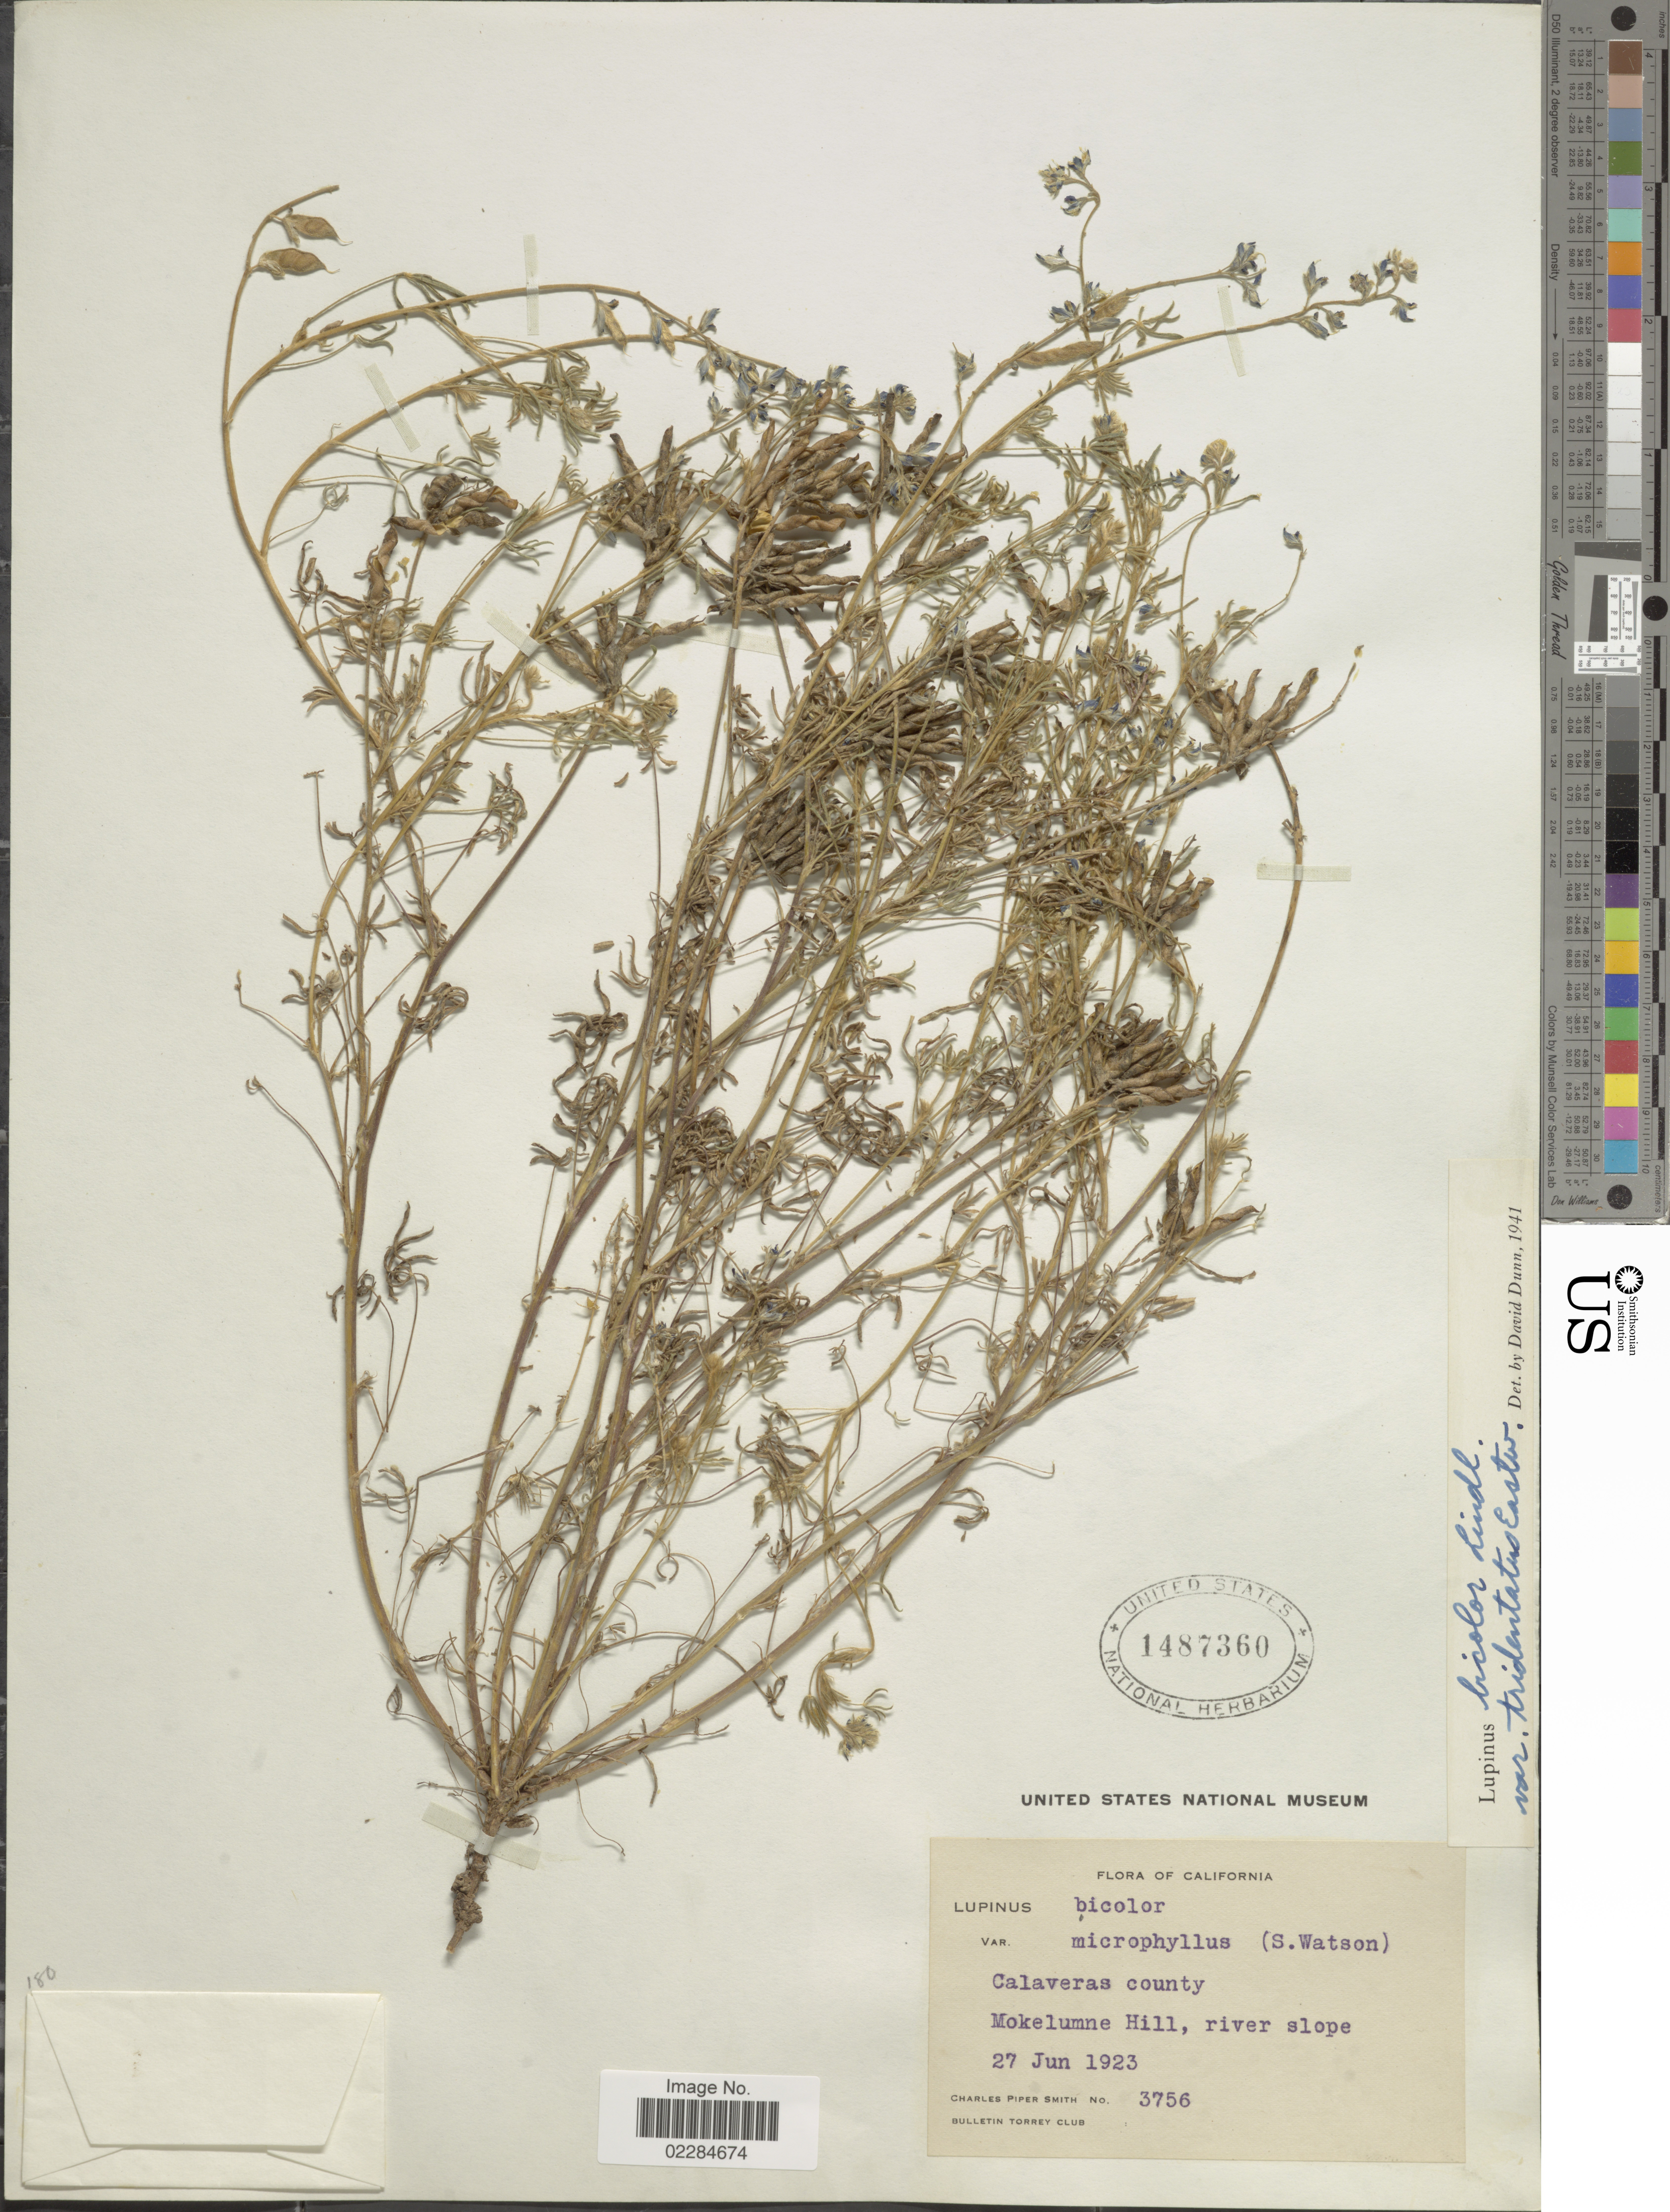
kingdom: Plantae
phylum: Tracheophyta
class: Magnoliopsida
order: Fabales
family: Fabaceae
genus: Lupinus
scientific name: Lupinus bicolor var. tridentatus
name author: Lindl.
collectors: C. P. Smith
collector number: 3756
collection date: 1923-06-27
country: United States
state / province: California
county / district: Calaveras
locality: Calaveras County. Mokelumne Hill, river slope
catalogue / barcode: US 1487360